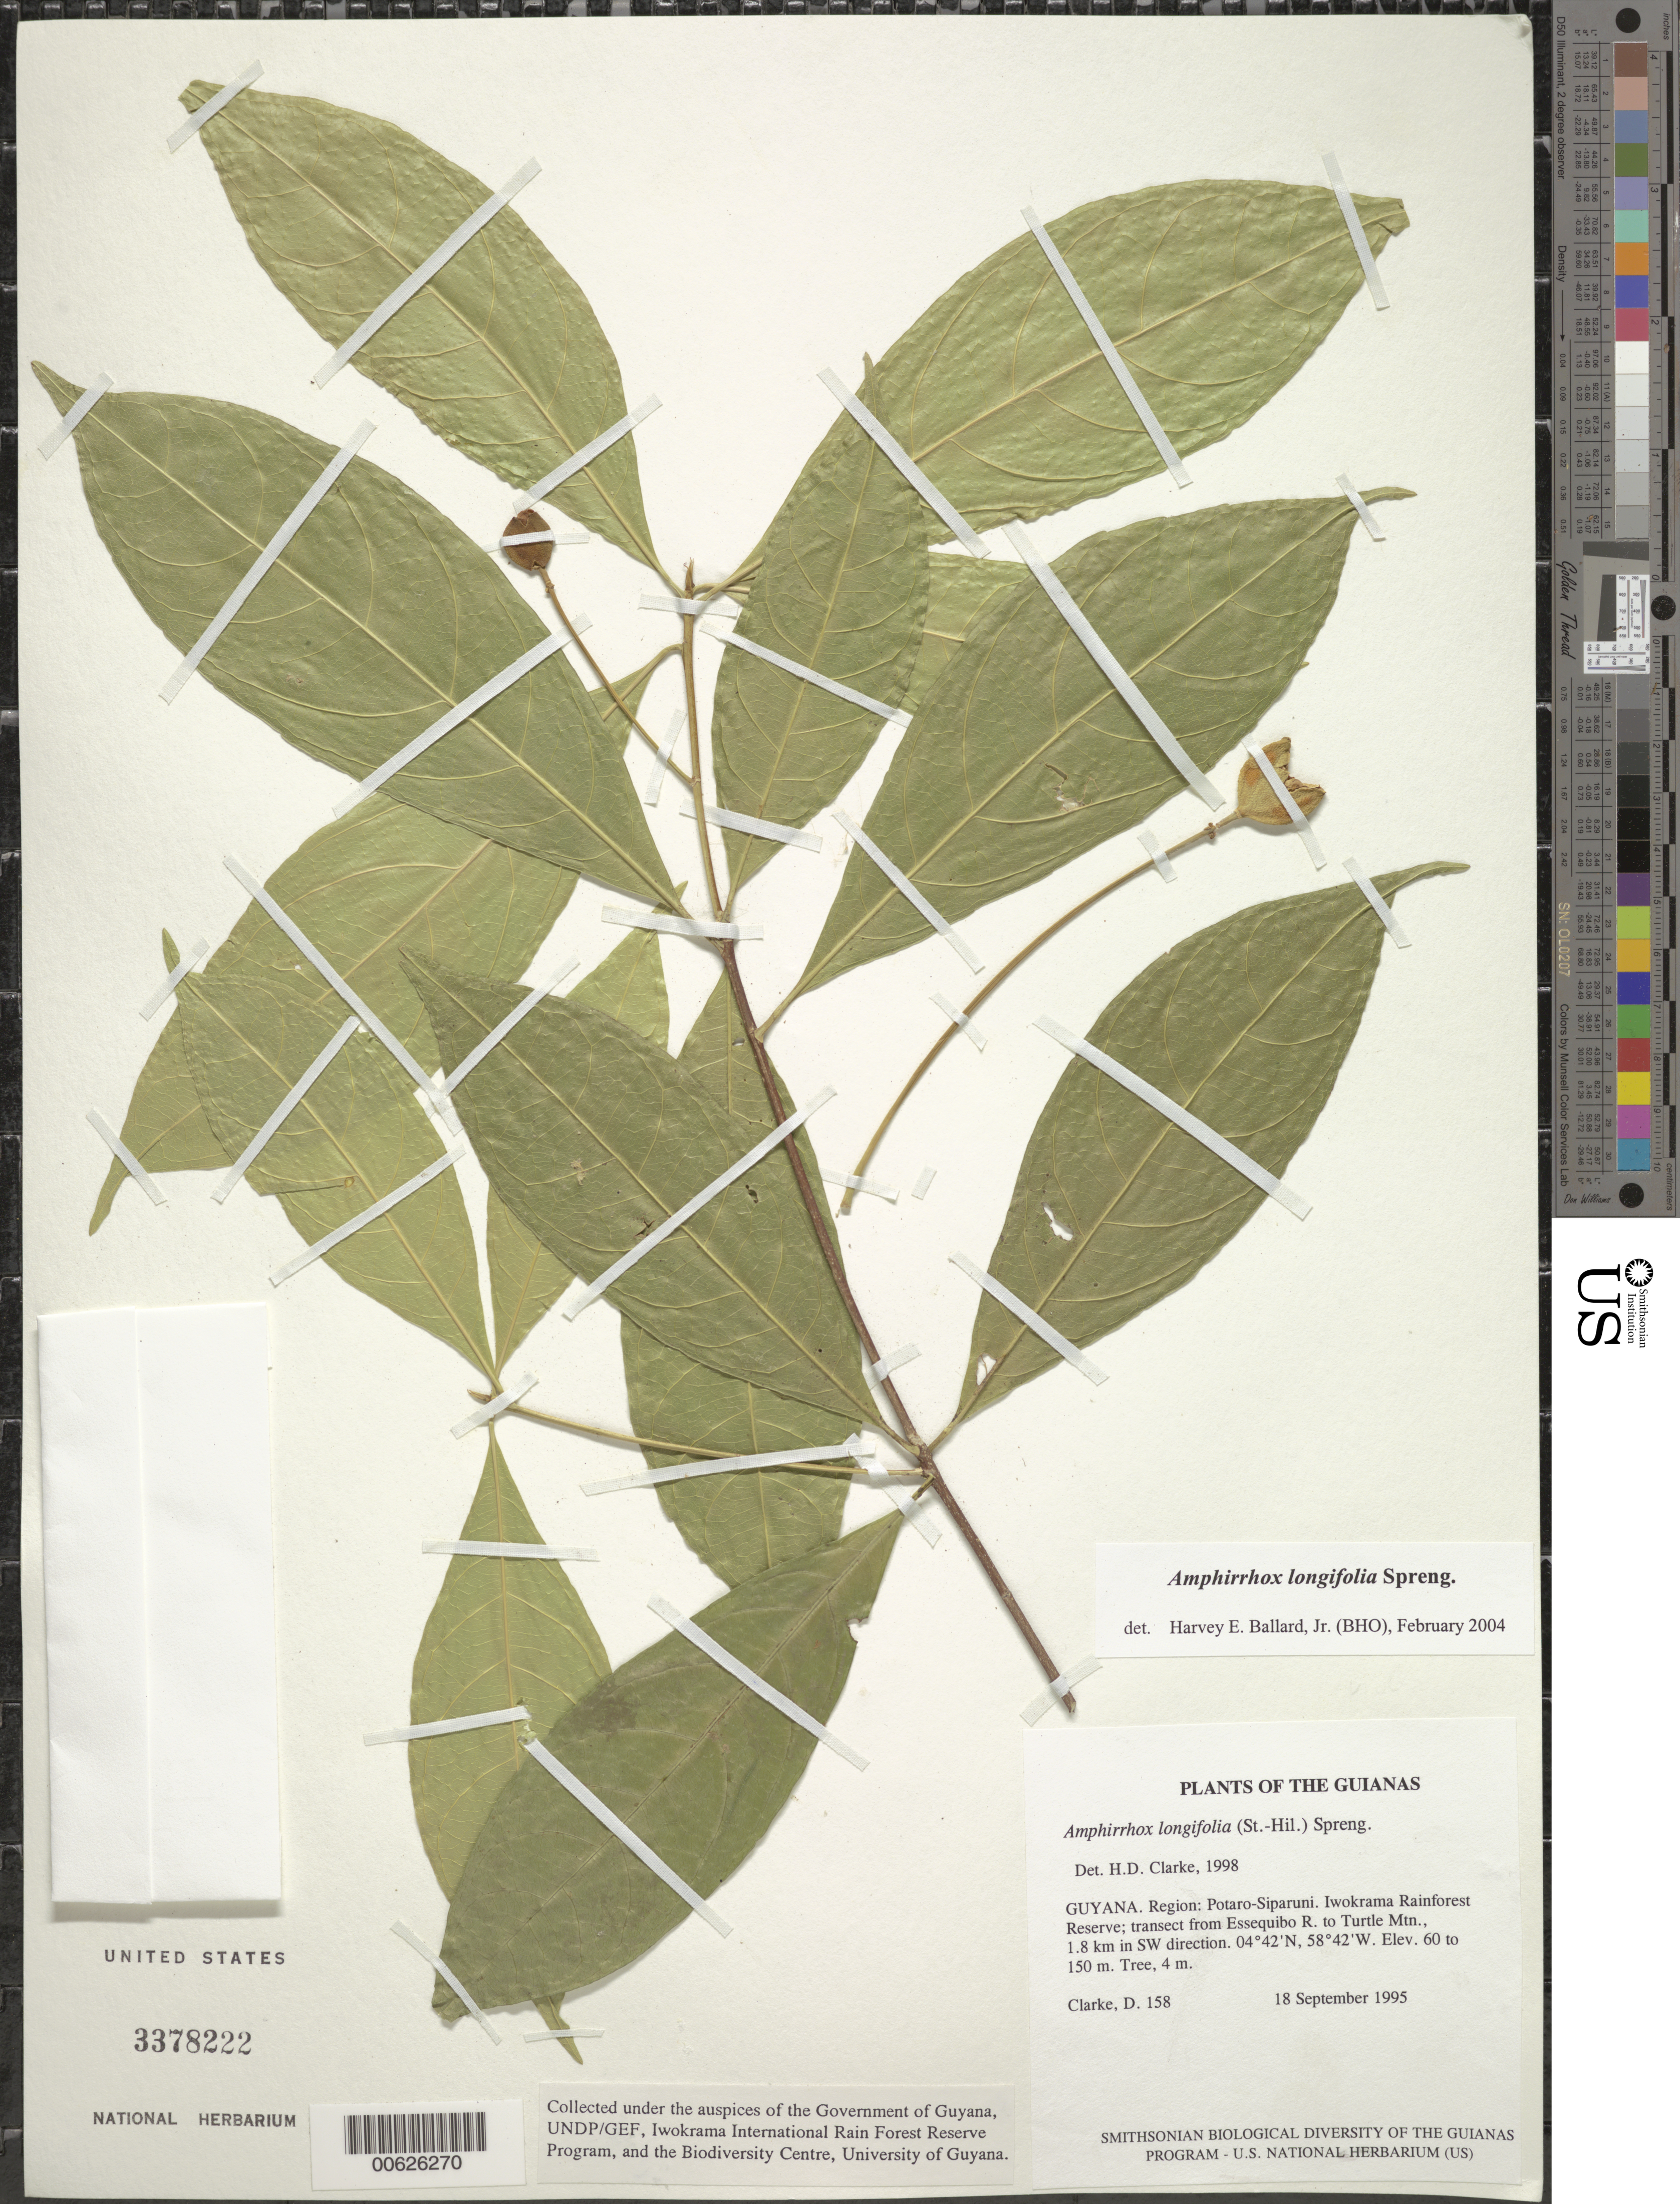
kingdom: Plantae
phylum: Tracheophyta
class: Magnoliopsida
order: Malpighiales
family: Violaceae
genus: Amphirrhox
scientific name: Amphirrhox longifolia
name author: (A. St.-Hil.) Spreng.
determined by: Ballard, Harvey E.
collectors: H. D. Clarke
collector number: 158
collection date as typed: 18 September 1995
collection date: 1995-09-18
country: Guyana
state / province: Potaro-Siparuni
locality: Iwokrama Rainforest Reserve; transect from Essequibo R. to Turtle Mtn., 1.8 km in SW direction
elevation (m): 60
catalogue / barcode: US 3378222